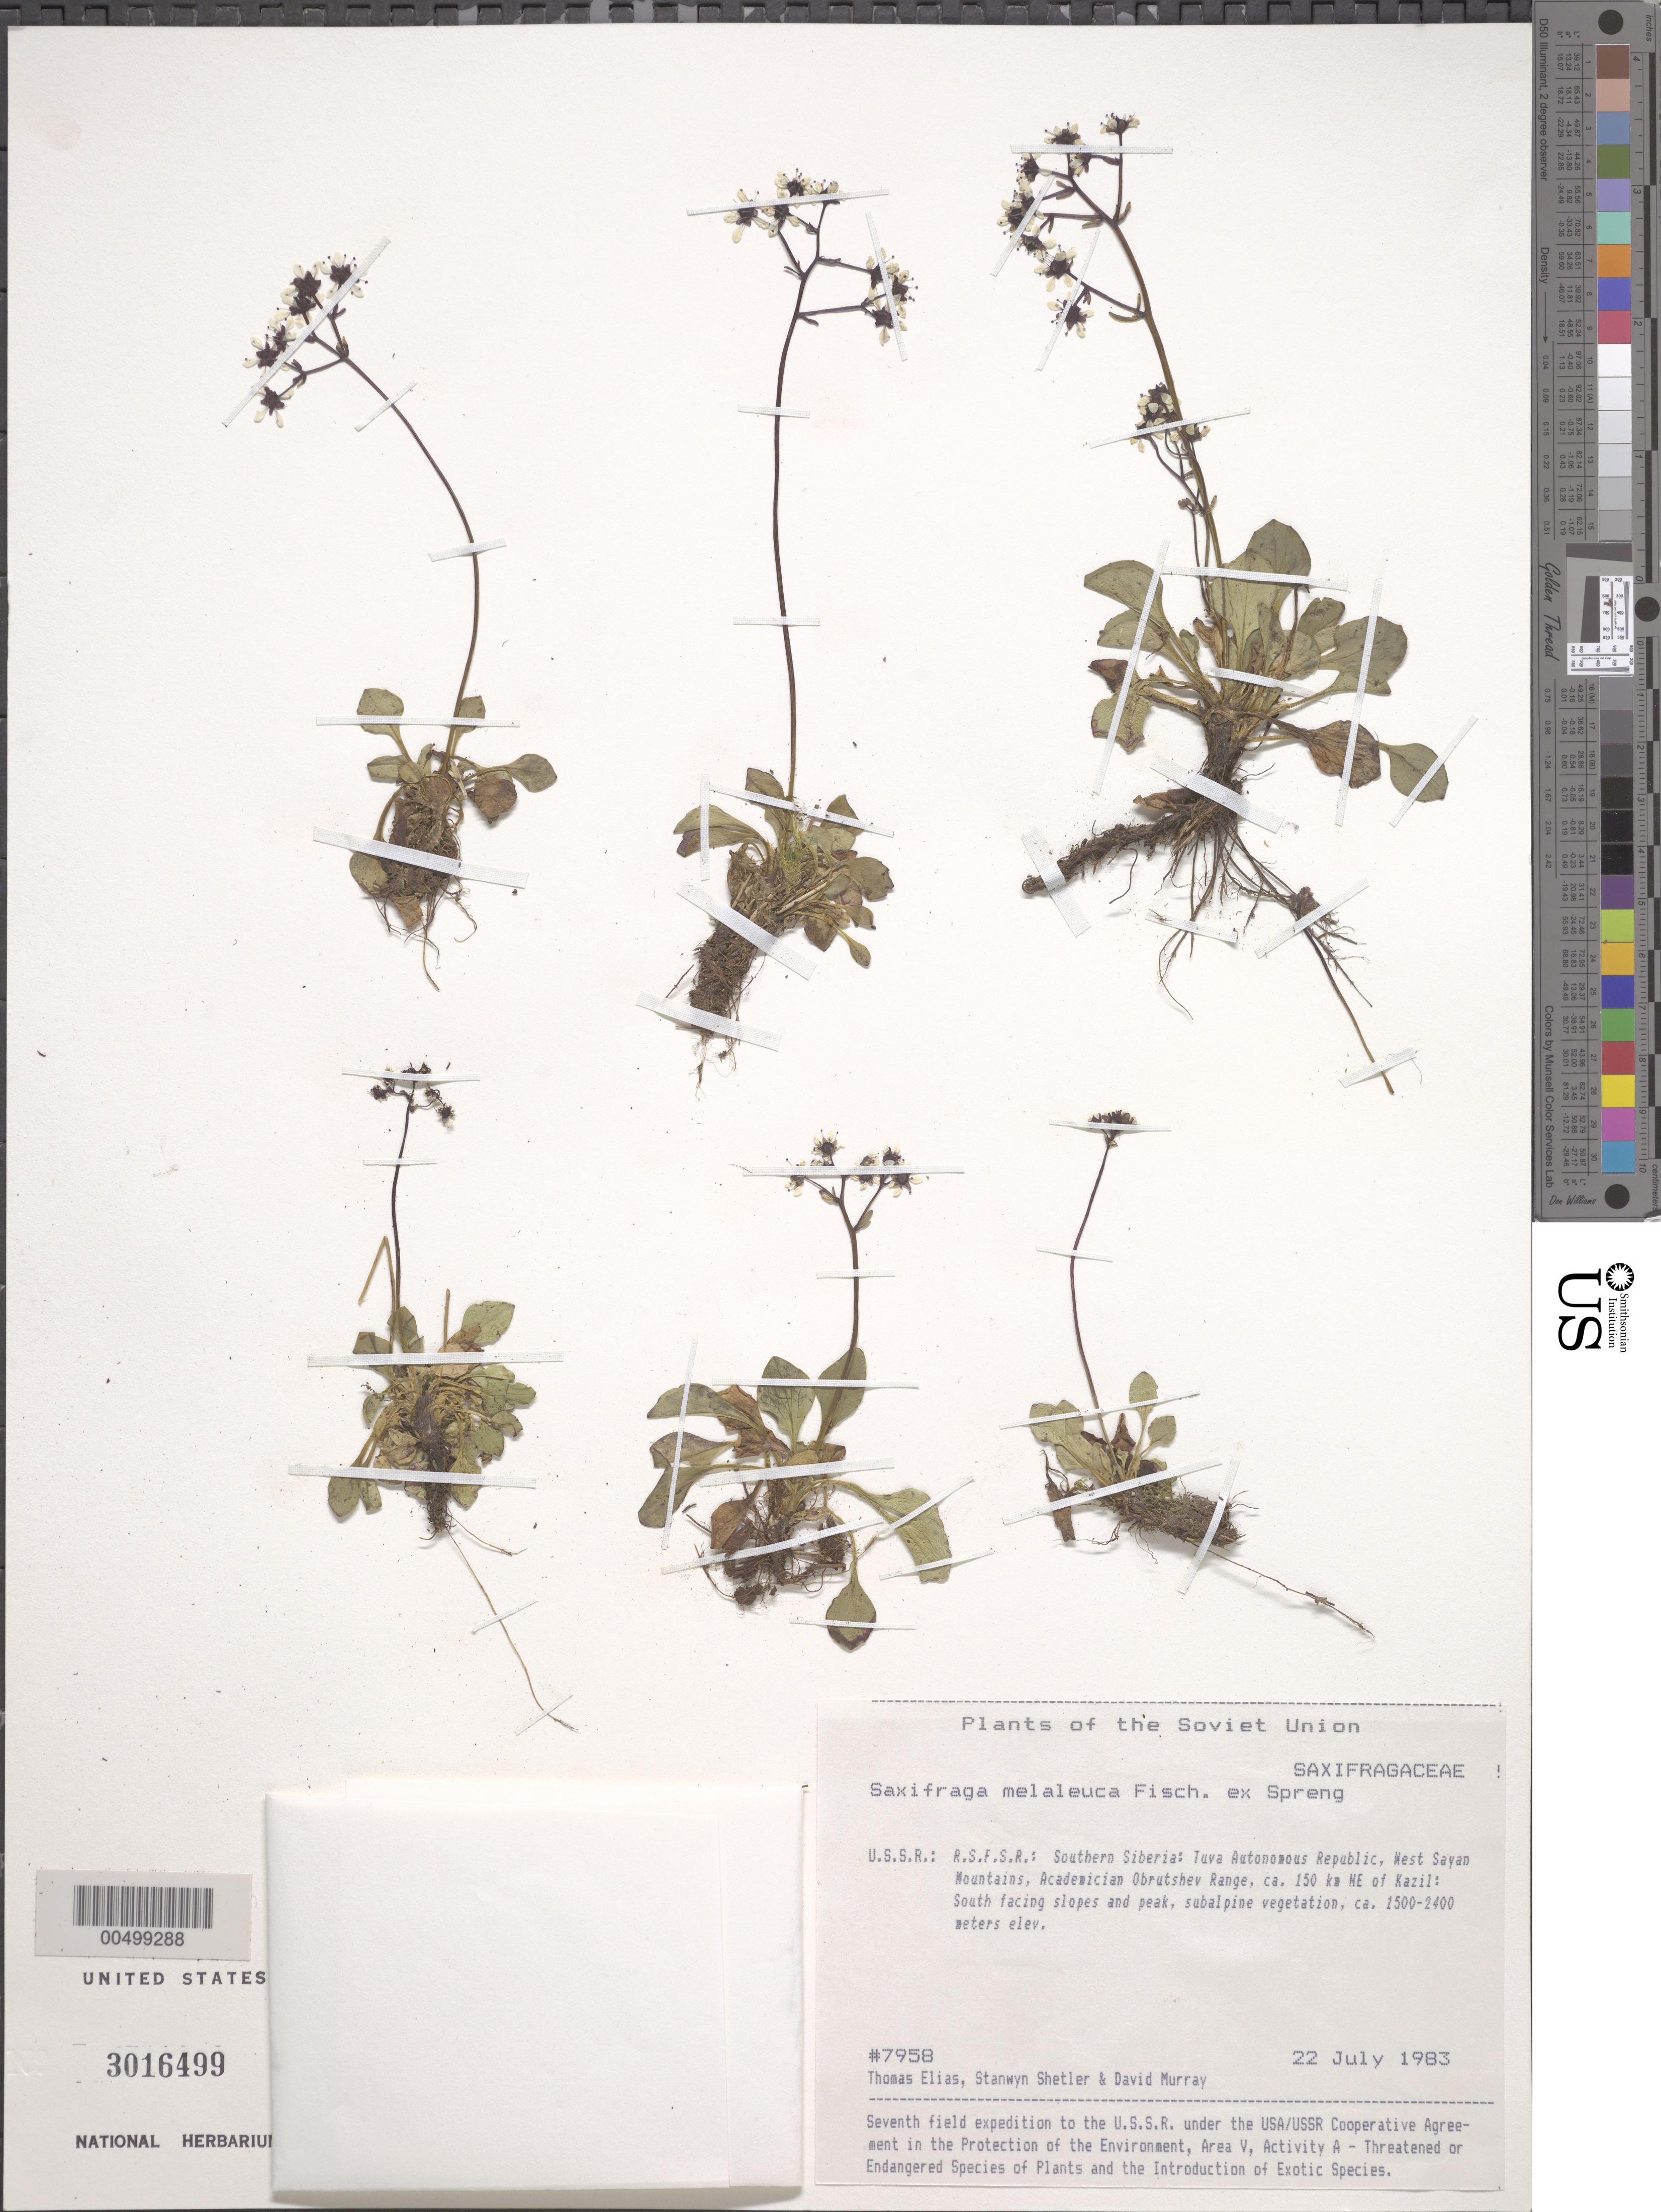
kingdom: Plantae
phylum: Tracheophyta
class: Magnoliopsida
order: Saxifragales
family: Saxifragaceae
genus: Saxifraga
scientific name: Saxifraga melaleuca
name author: Fisch. & Spreng.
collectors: T. Elias, S. Shetler & D. F. Murray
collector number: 7958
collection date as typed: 22 Jul 1983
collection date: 1983-07-22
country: Russian Federation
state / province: Tuva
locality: West Sayan Mountains, Academician Obrutshev Range, ca. 150 km NE of Kazil [Kyzyl]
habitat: south-facing slopes and peak, subalpine vegetation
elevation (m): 1500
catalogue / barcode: US 3016499